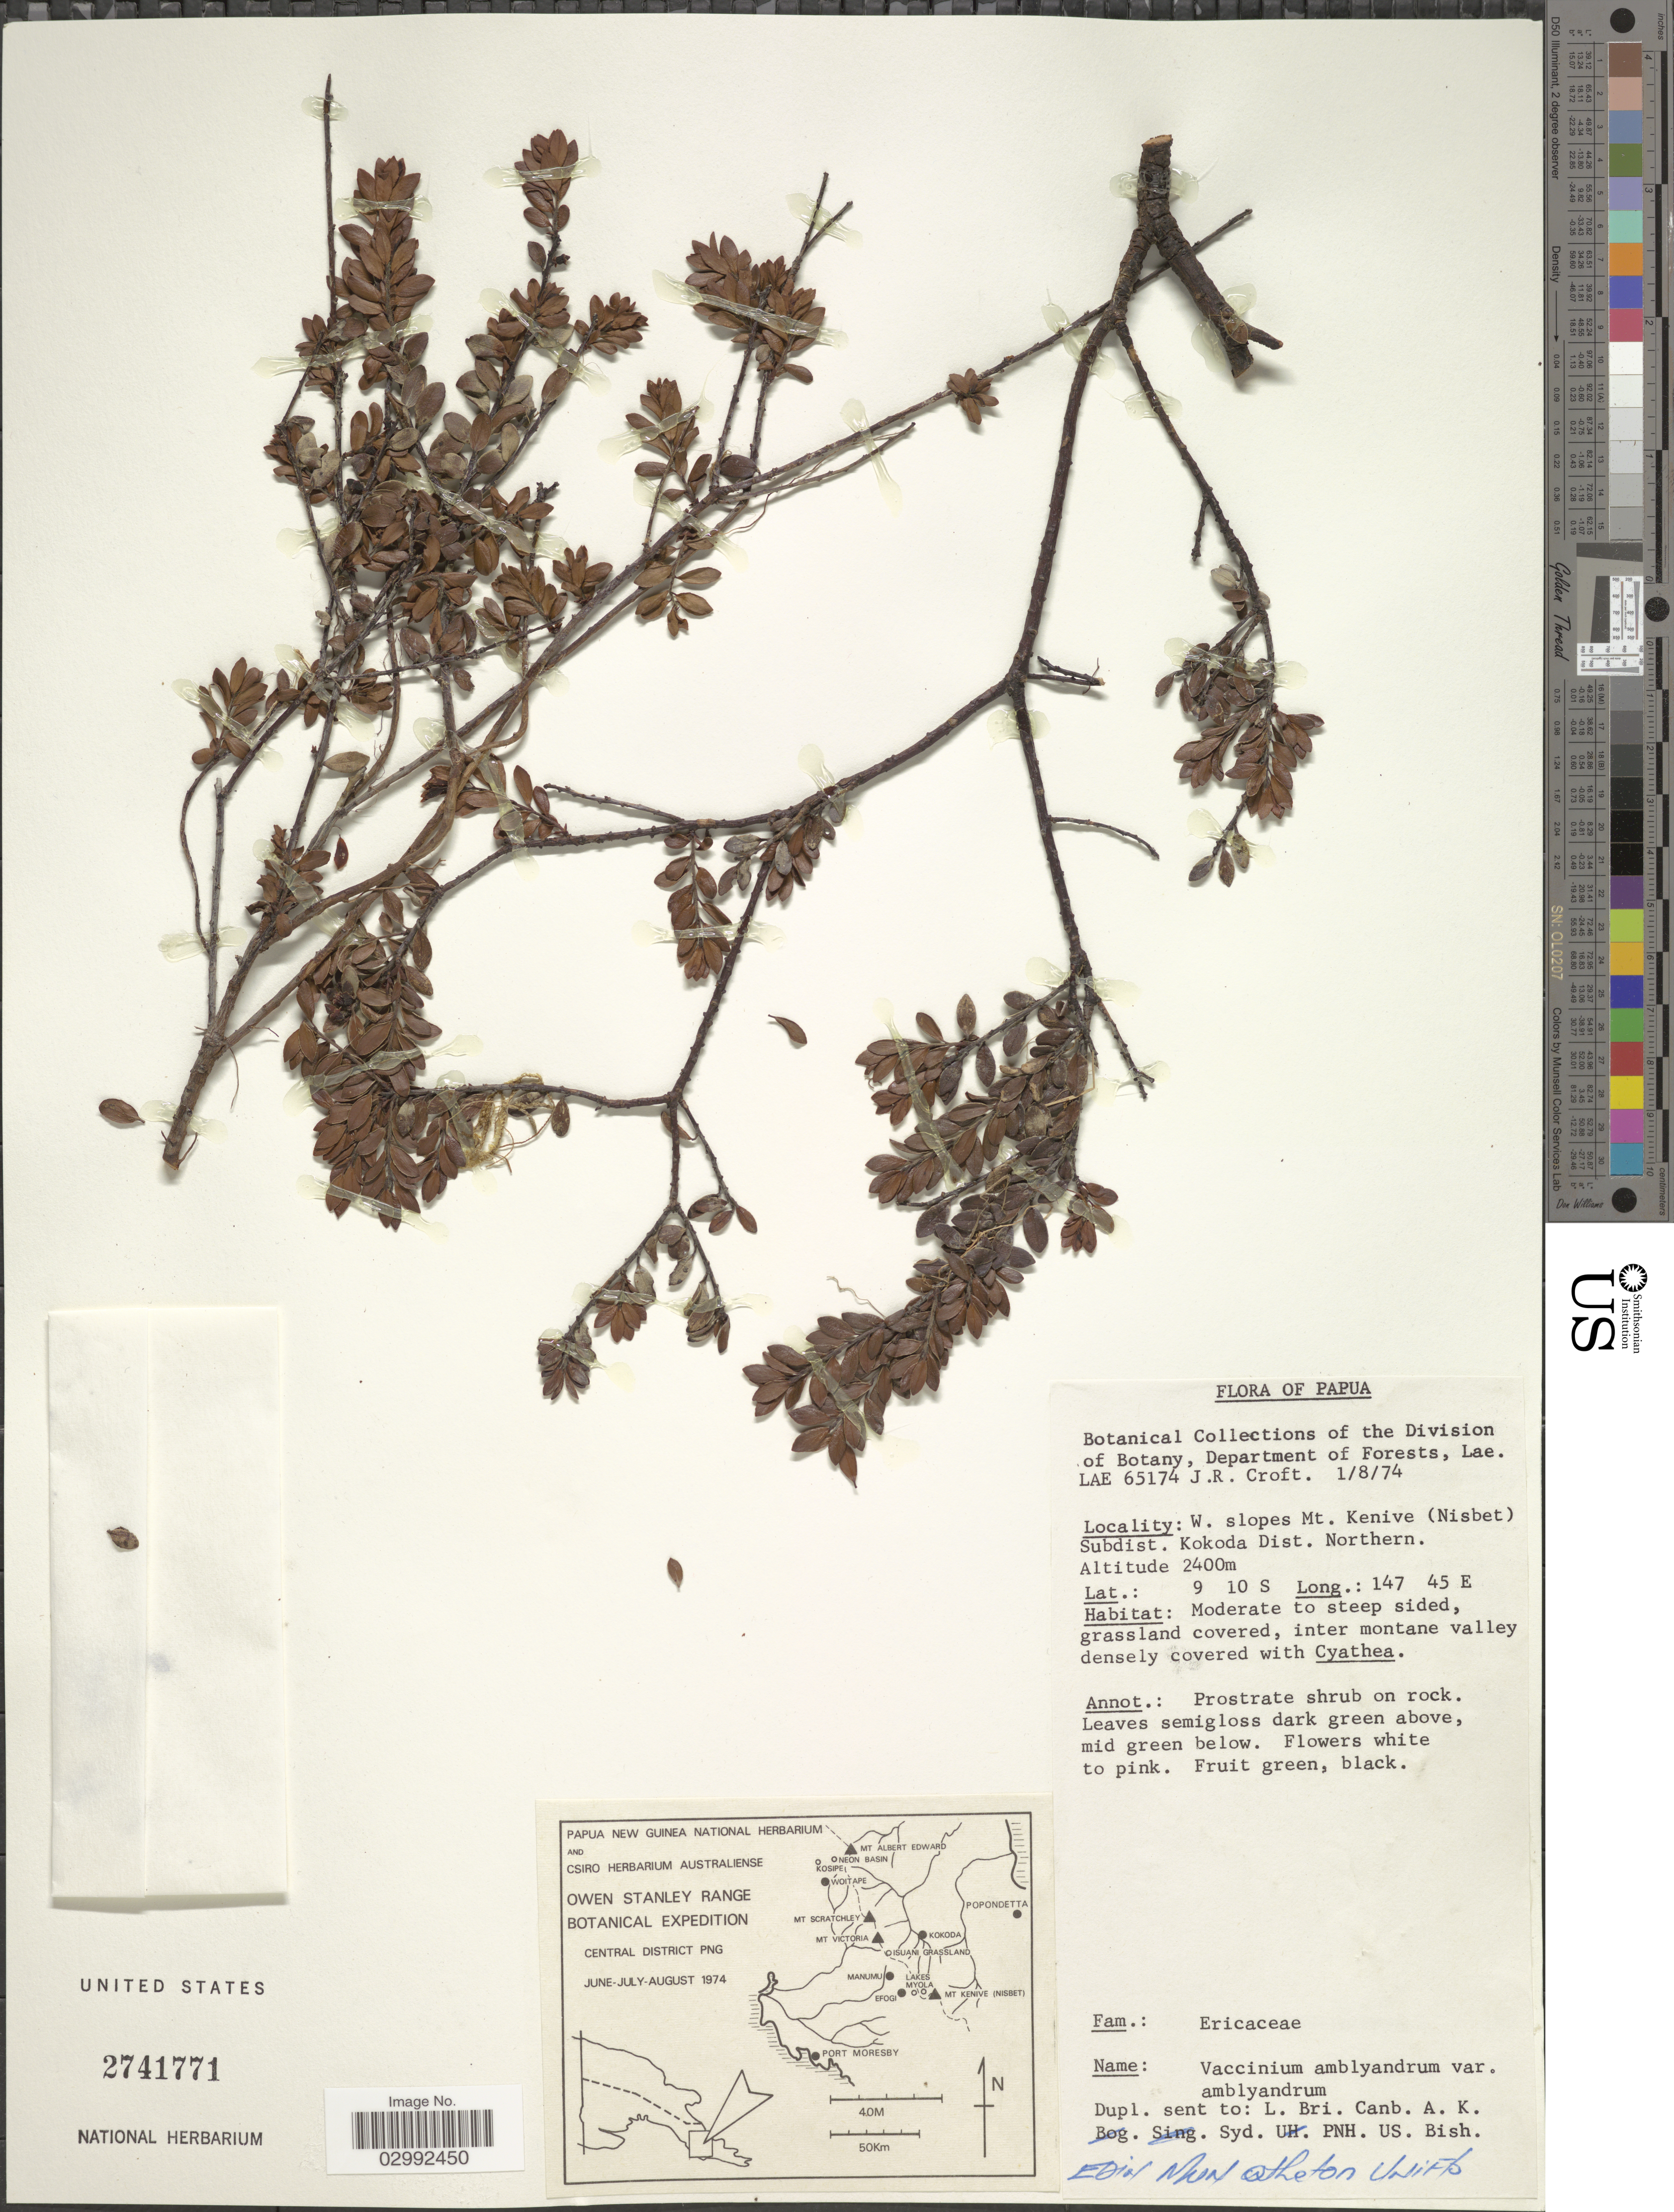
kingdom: Plantae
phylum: Tracheophyta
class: Magnoliopsida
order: Ericales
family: Ericaceae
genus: Vaccinium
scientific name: Vaccinium amblyandrum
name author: F. Muell.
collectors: J. R. Croft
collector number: LAE 65174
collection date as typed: Transcribed d/m/y: 1/8/74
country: Papua New Guinea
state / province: Northern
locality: W. slope Mt. Kenive (Nisbet) Subdist. Kokoda Dist. Northern.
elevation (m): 2400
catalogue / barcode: US 2741771